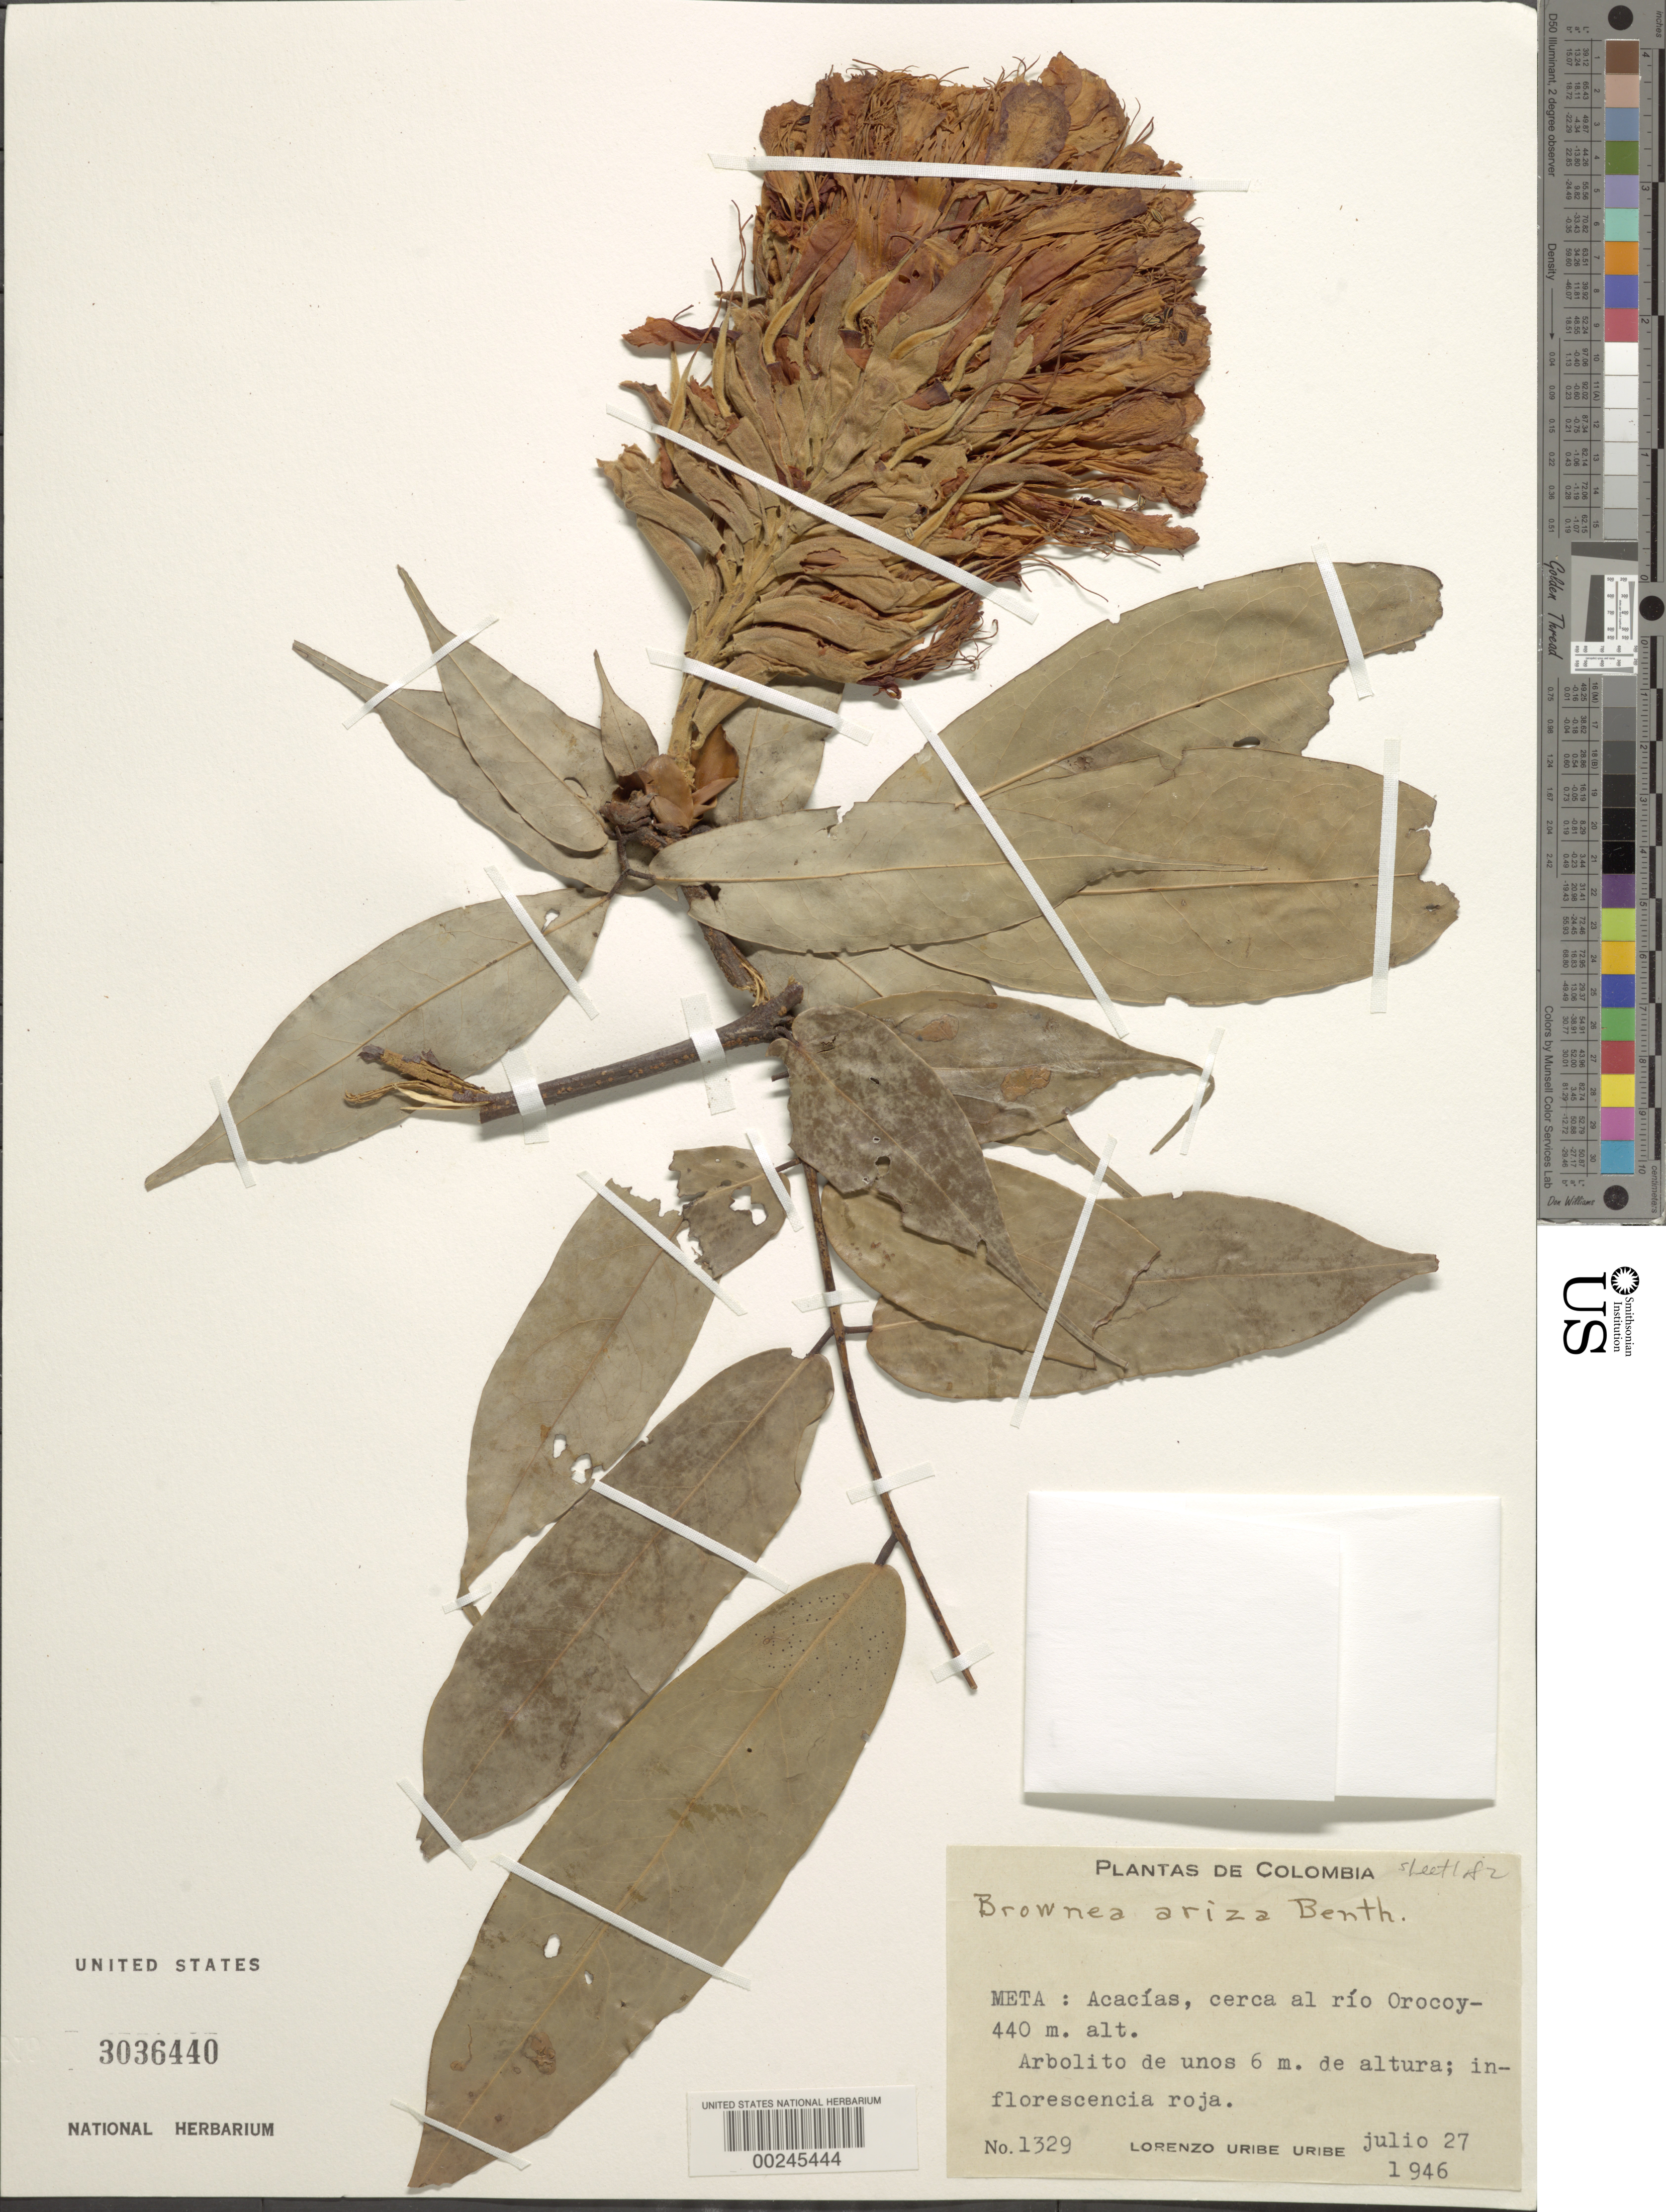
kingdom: Plantae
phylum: Tracheophyta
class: Magnoliopsida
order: Fabales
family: Fabaceae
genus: Brownea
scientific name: Brownea grandiceps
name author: Jacq.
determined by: Santos-Silva, J.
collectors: L. Uribe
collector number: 1329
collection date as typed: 27 Jul 1946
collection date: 1946-07-27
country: Colombia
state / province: Meta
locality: Acacias, ca Rio Orocoy Caño Entrada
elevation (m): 440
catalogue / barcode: US 3036440